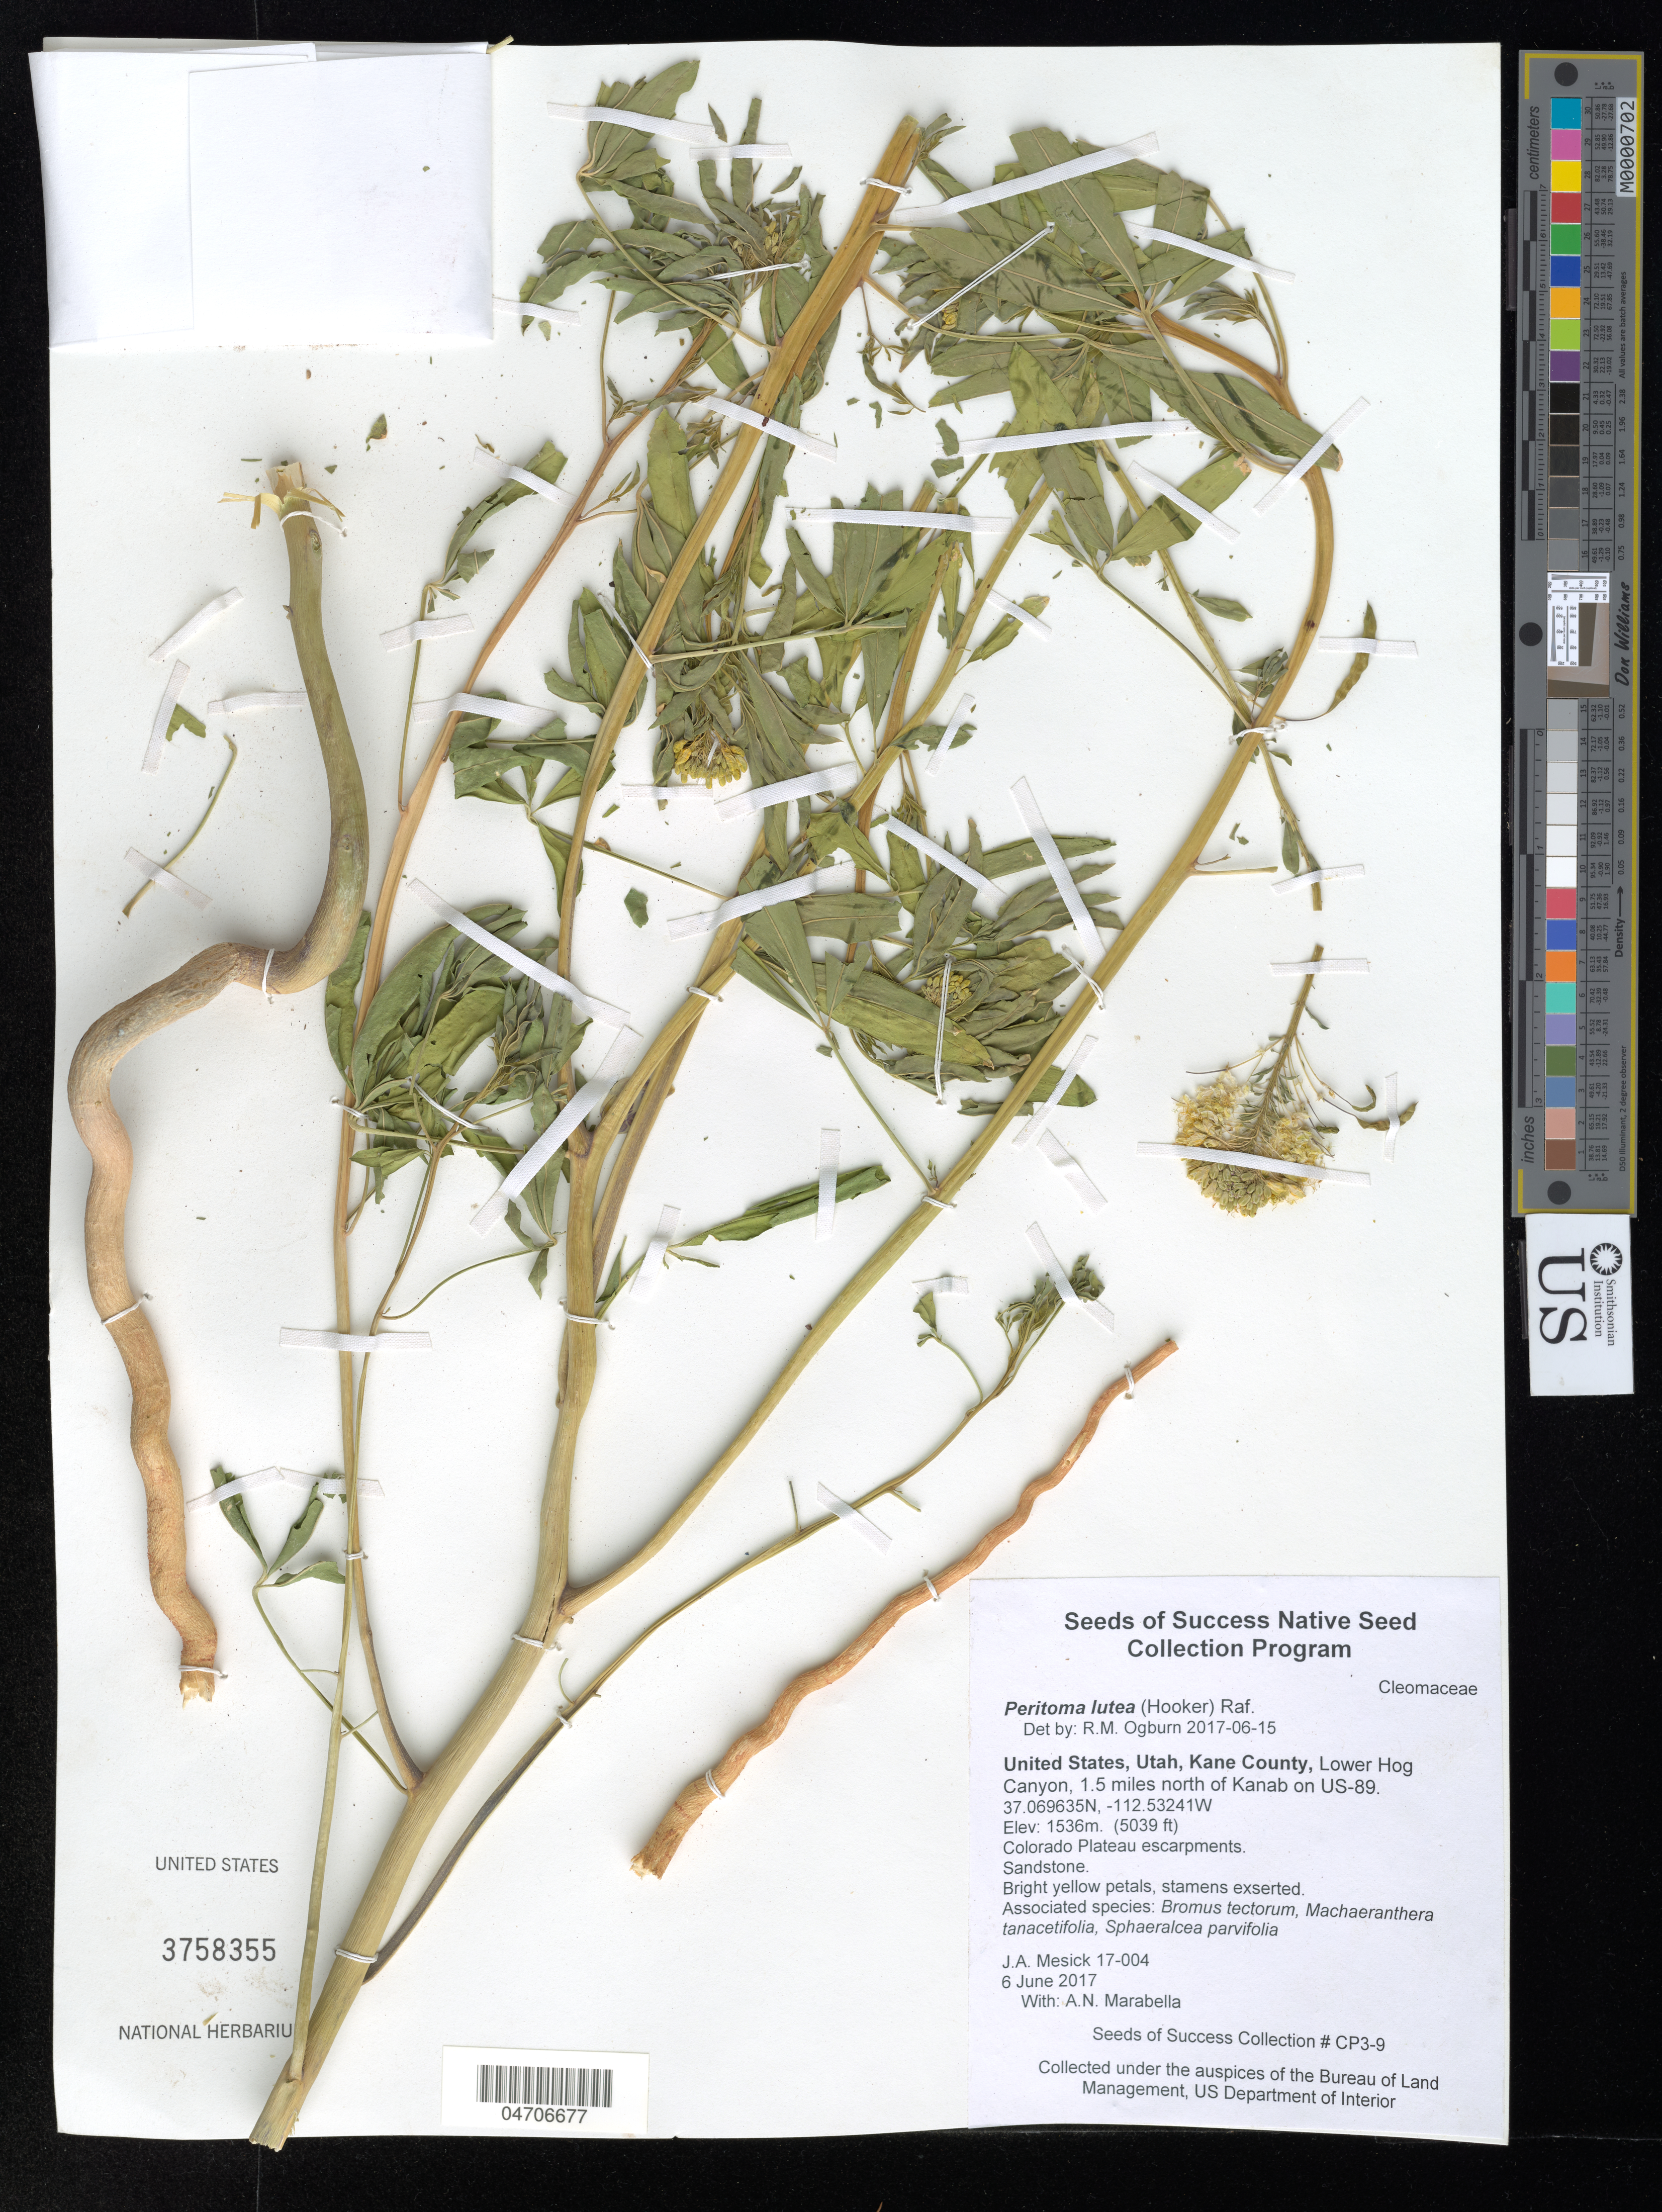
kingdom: Plantae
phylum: Tracheophyta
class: Magnoliopsida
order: Brassicales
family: Cleomaceae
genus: Peritoma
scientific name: Peritoma lutea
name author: (Hook.) Raf.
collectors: J. Mesick & A. Marabella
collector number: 17-004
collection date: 2017-06-06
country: United States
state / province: Utah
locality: Kane County, Lower Hog Canyon, 1.5 miles north of Kanab on US-89. Colorado Plateau escarpments.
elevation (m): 1536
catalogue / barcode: US 3758355